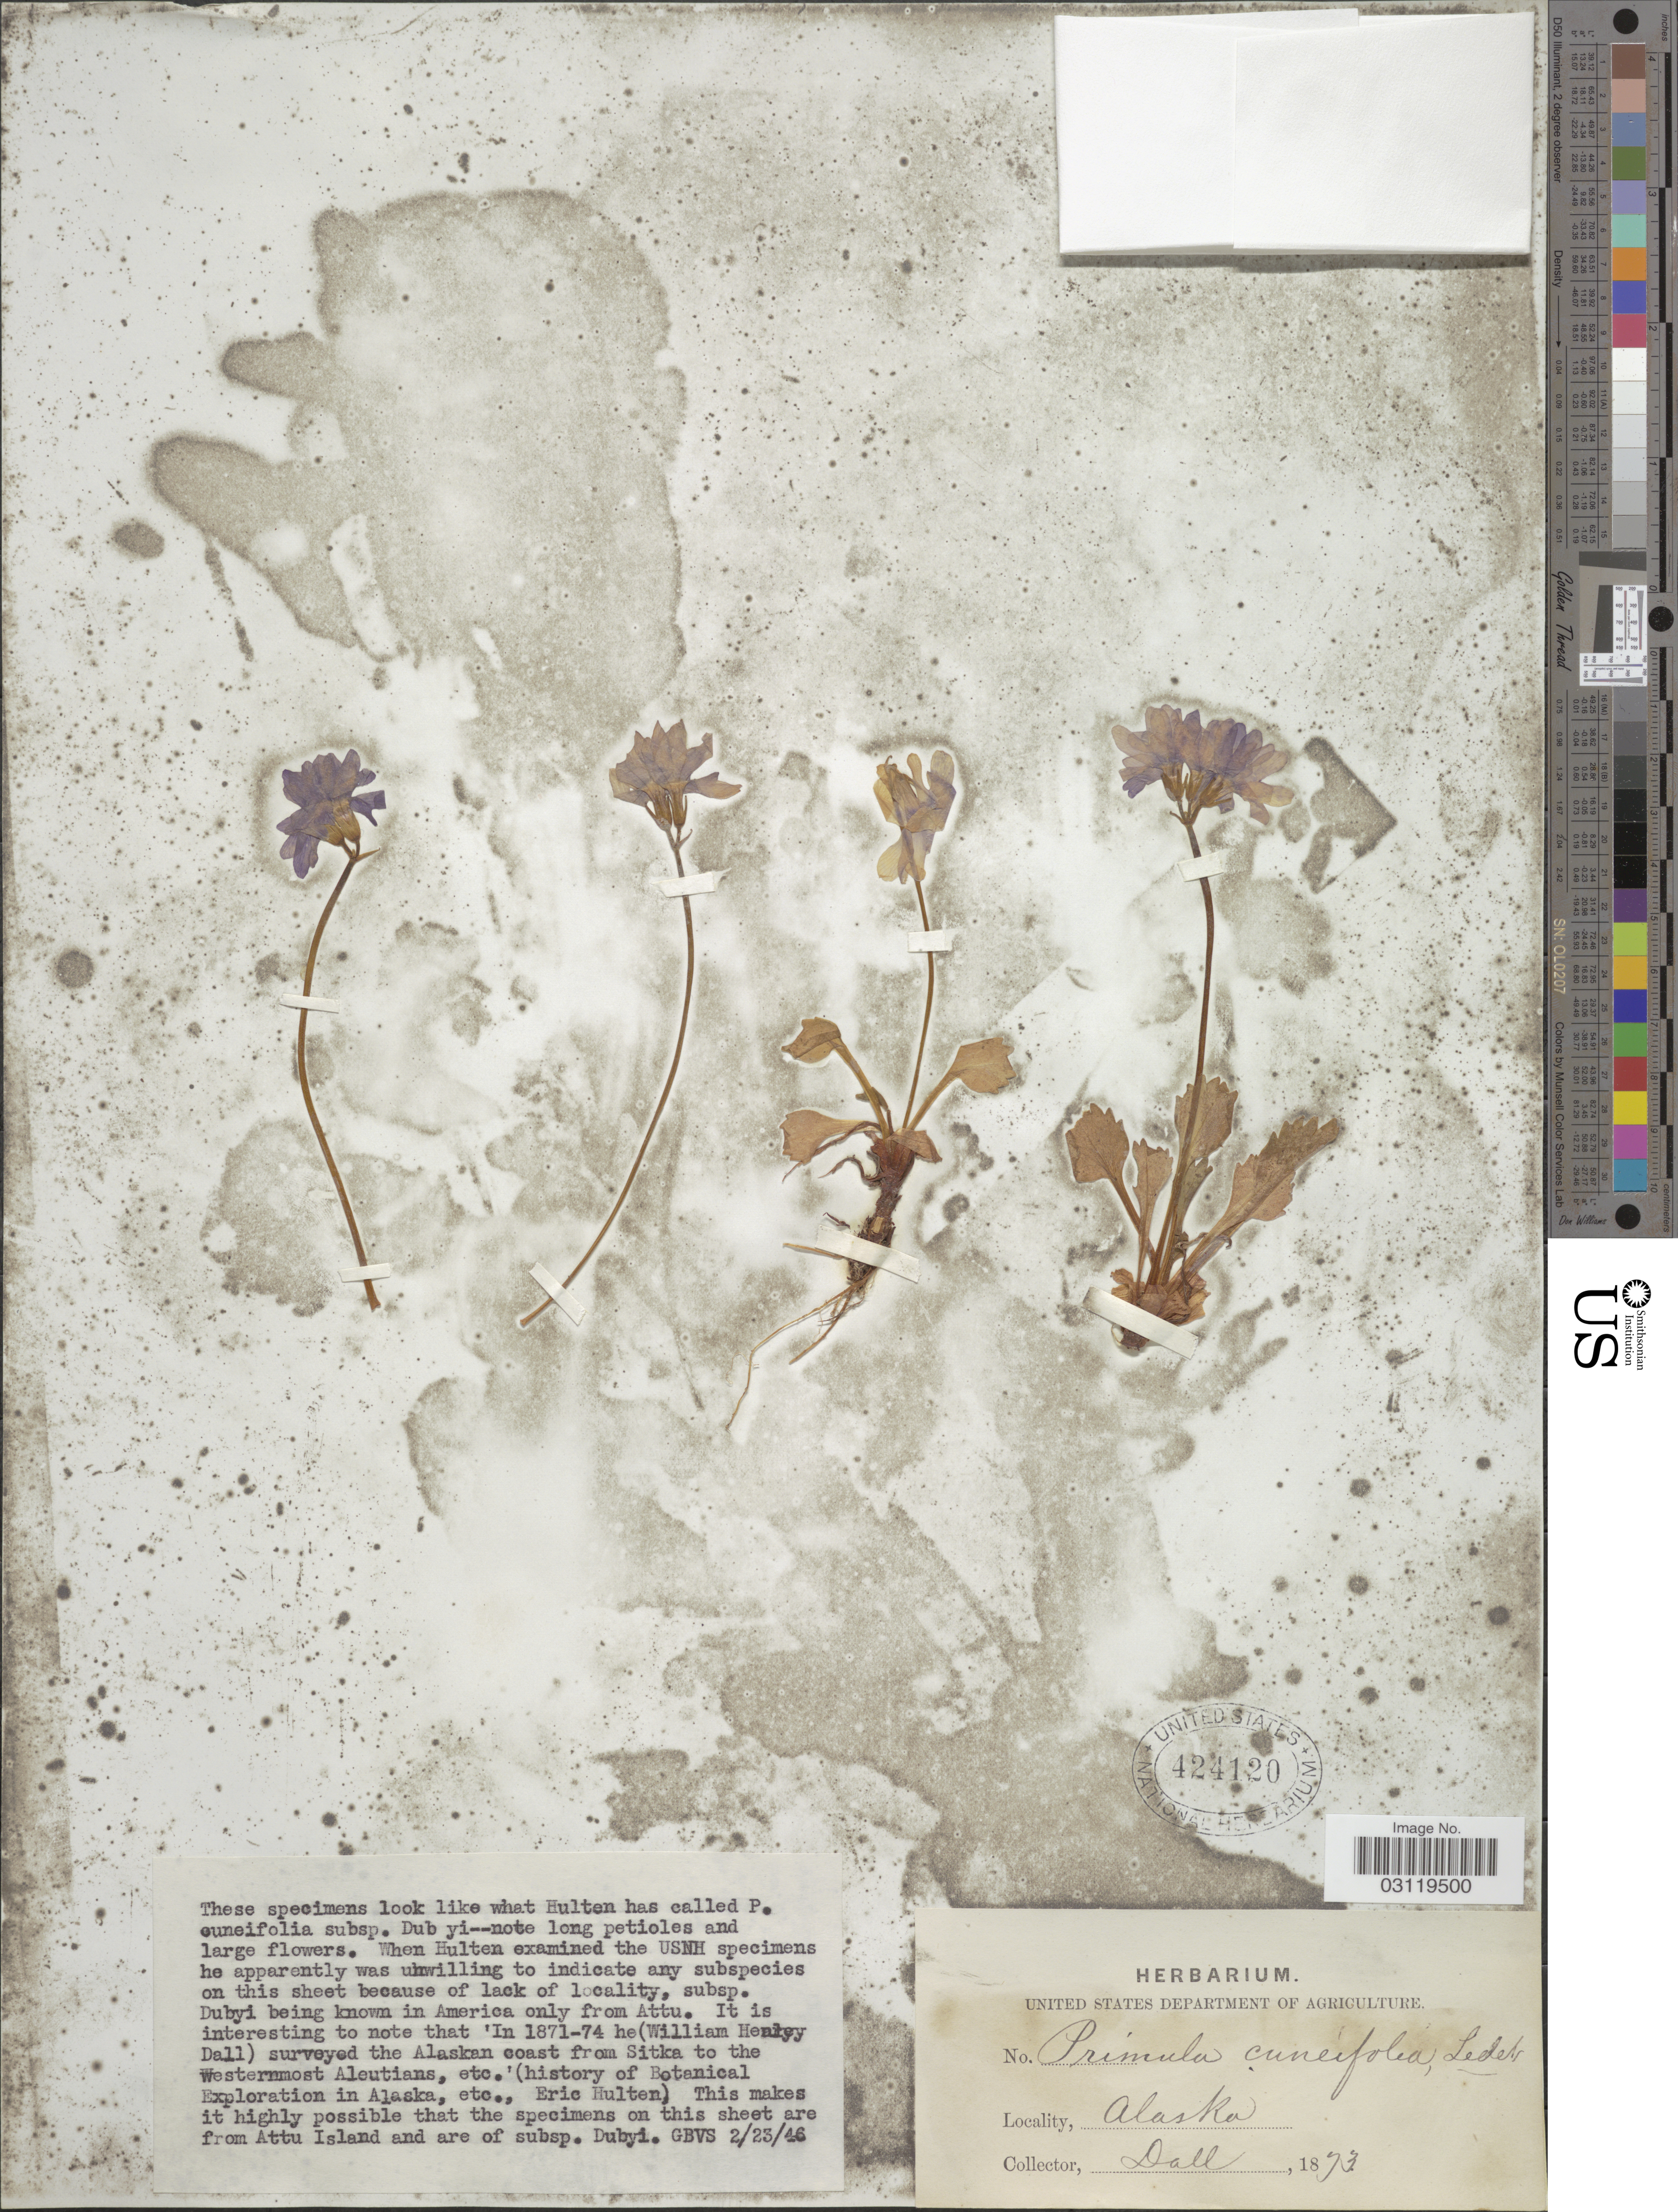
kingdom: Plantae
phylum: Tracheophyta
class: Magnoliopsida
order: Ericales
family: Primulaceae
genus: Primula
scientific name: Primula cuneifolia subsp. saxifragifolia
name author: (Lehm.) W.W. Sm. & Forrest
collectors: W. Dall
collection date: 1873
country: United States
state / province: Alaska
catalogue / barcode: US 424120